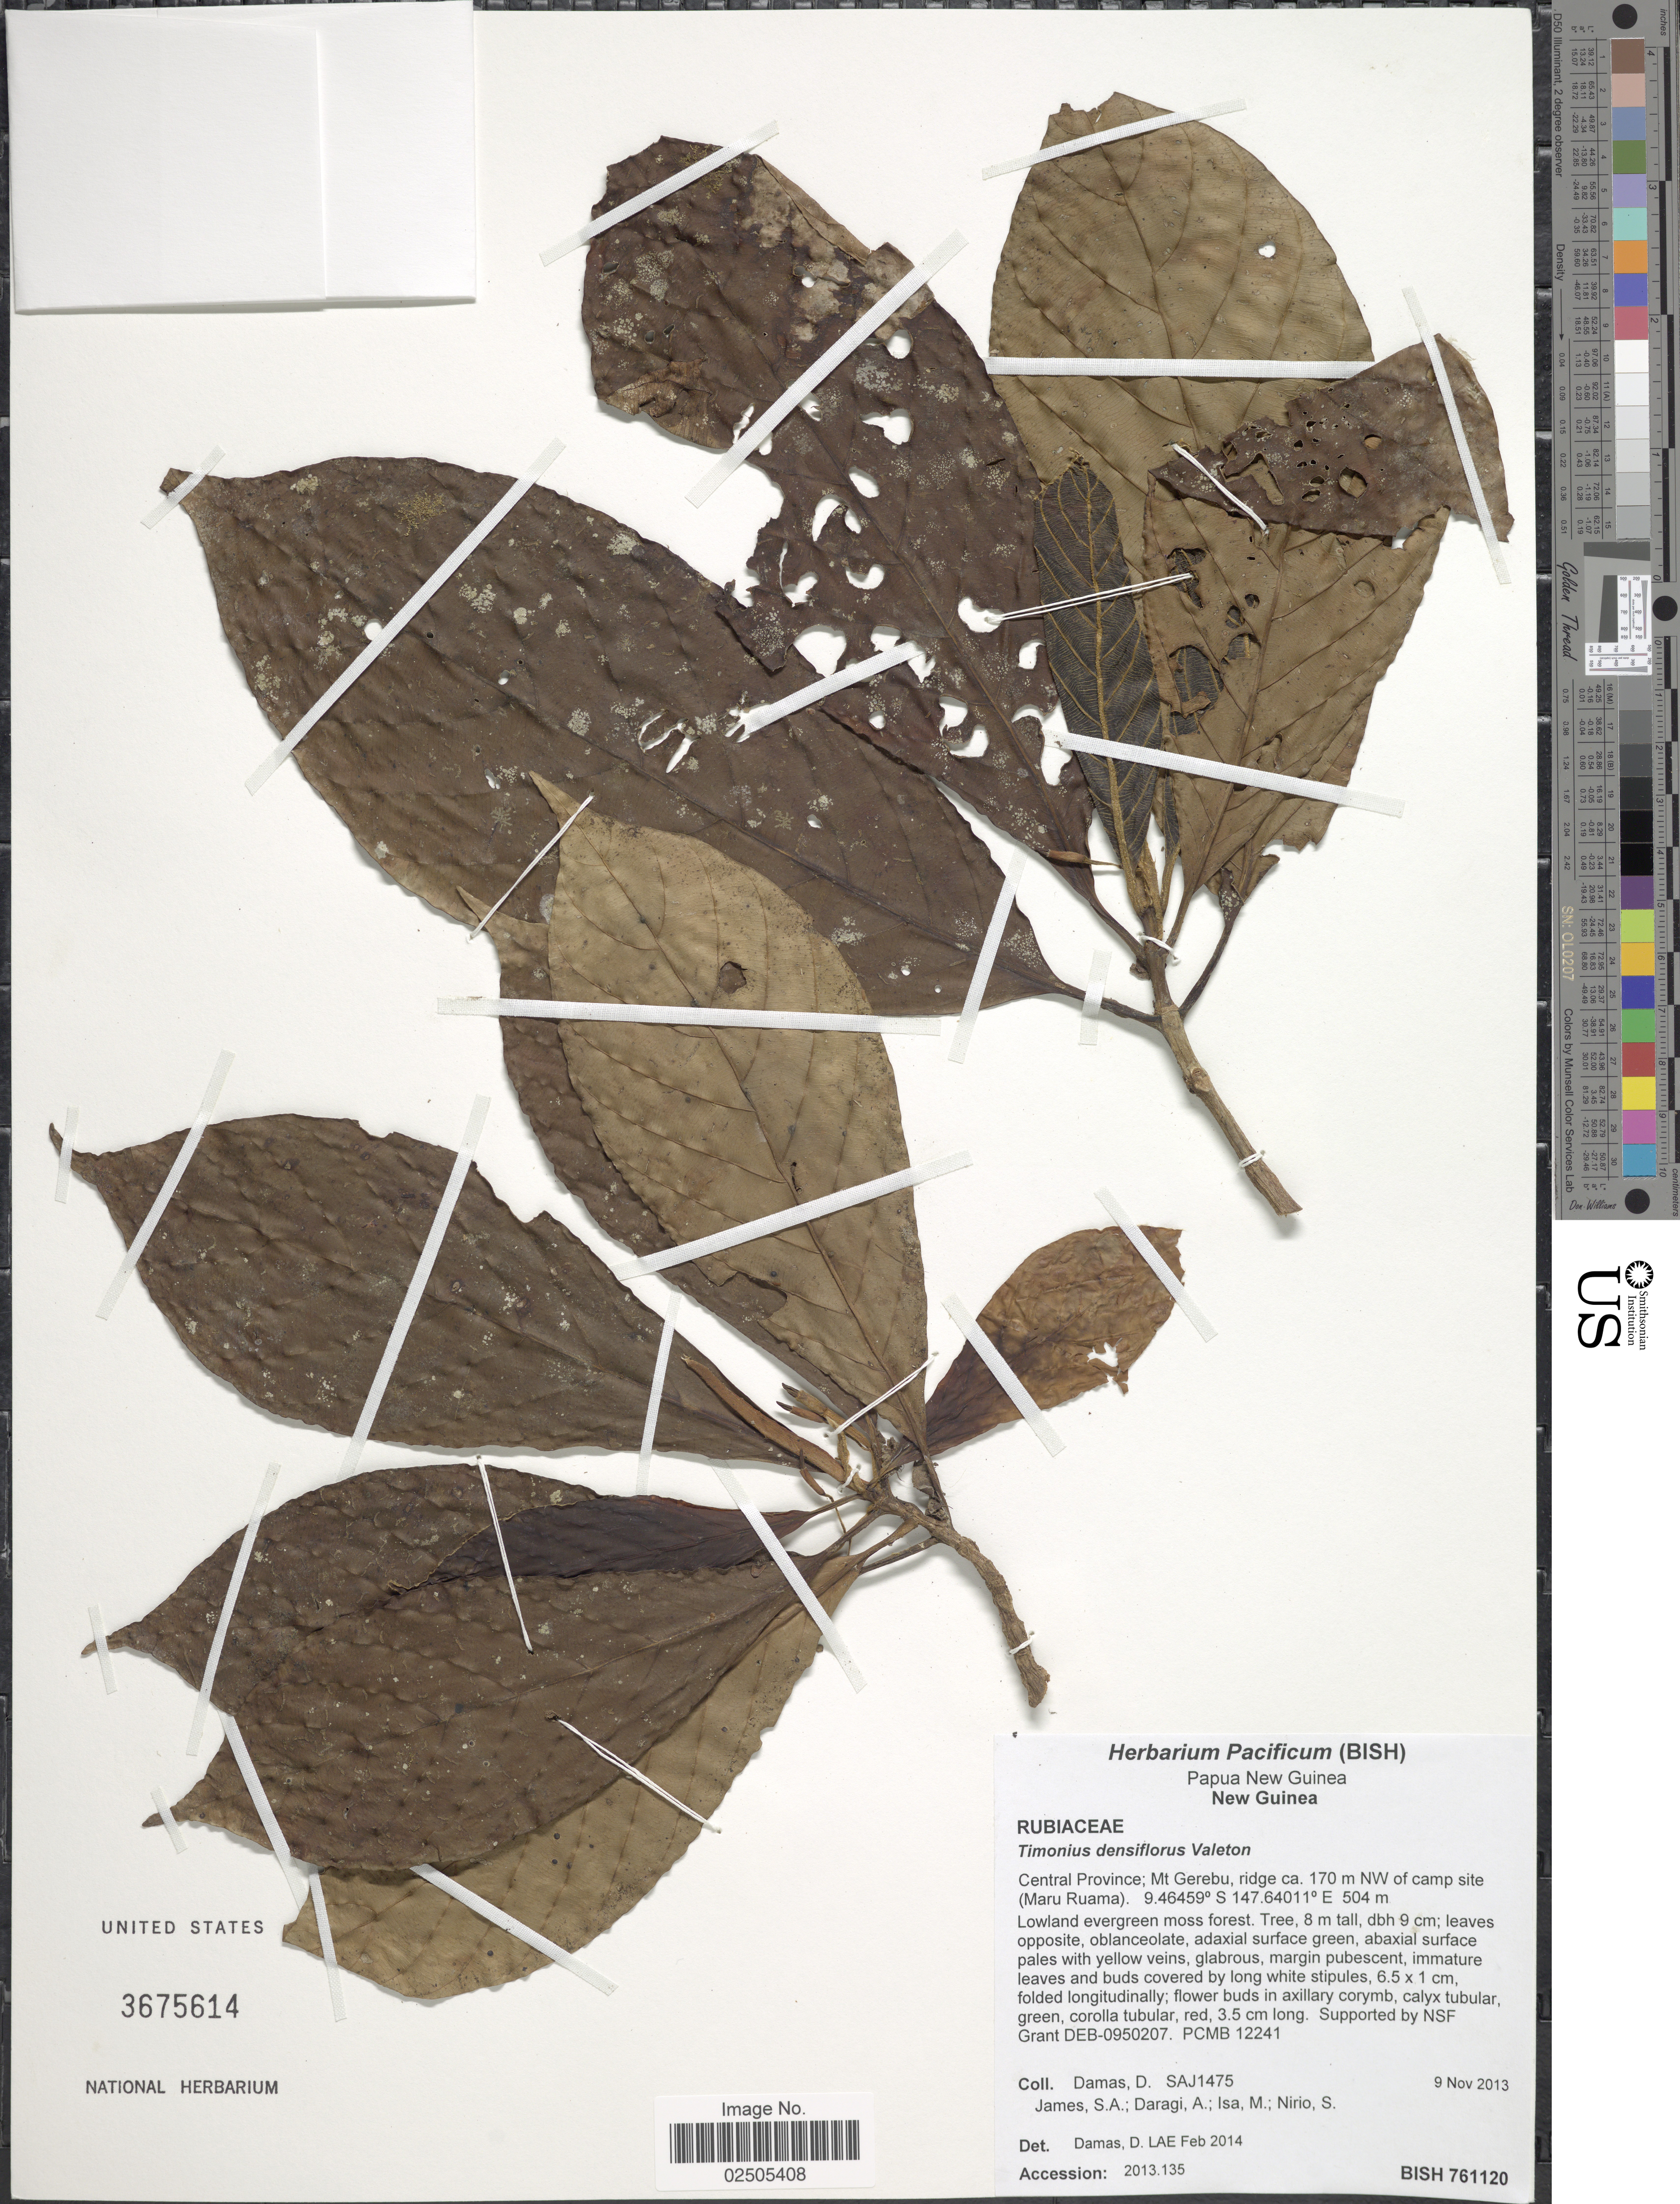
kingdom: Plantae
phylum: Tracheophyta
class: Magnoliopsida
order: Gentianales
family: Rubiaceae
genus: Timonius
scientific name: Timonius densiflorus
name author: Valeton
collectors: D. Damas, S. James, A. Daragi, M. Isa & S. Nirio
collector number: SAJ1475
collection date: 2013-11-09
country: Papua New Guinea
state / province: Central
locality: Central Province: Mt Gerebu, ridge ca. 170 m NW of camp site (Maru Ruama), Grant DEB-0950207, PCMB 12241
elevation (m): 504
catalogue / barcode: US 3675614